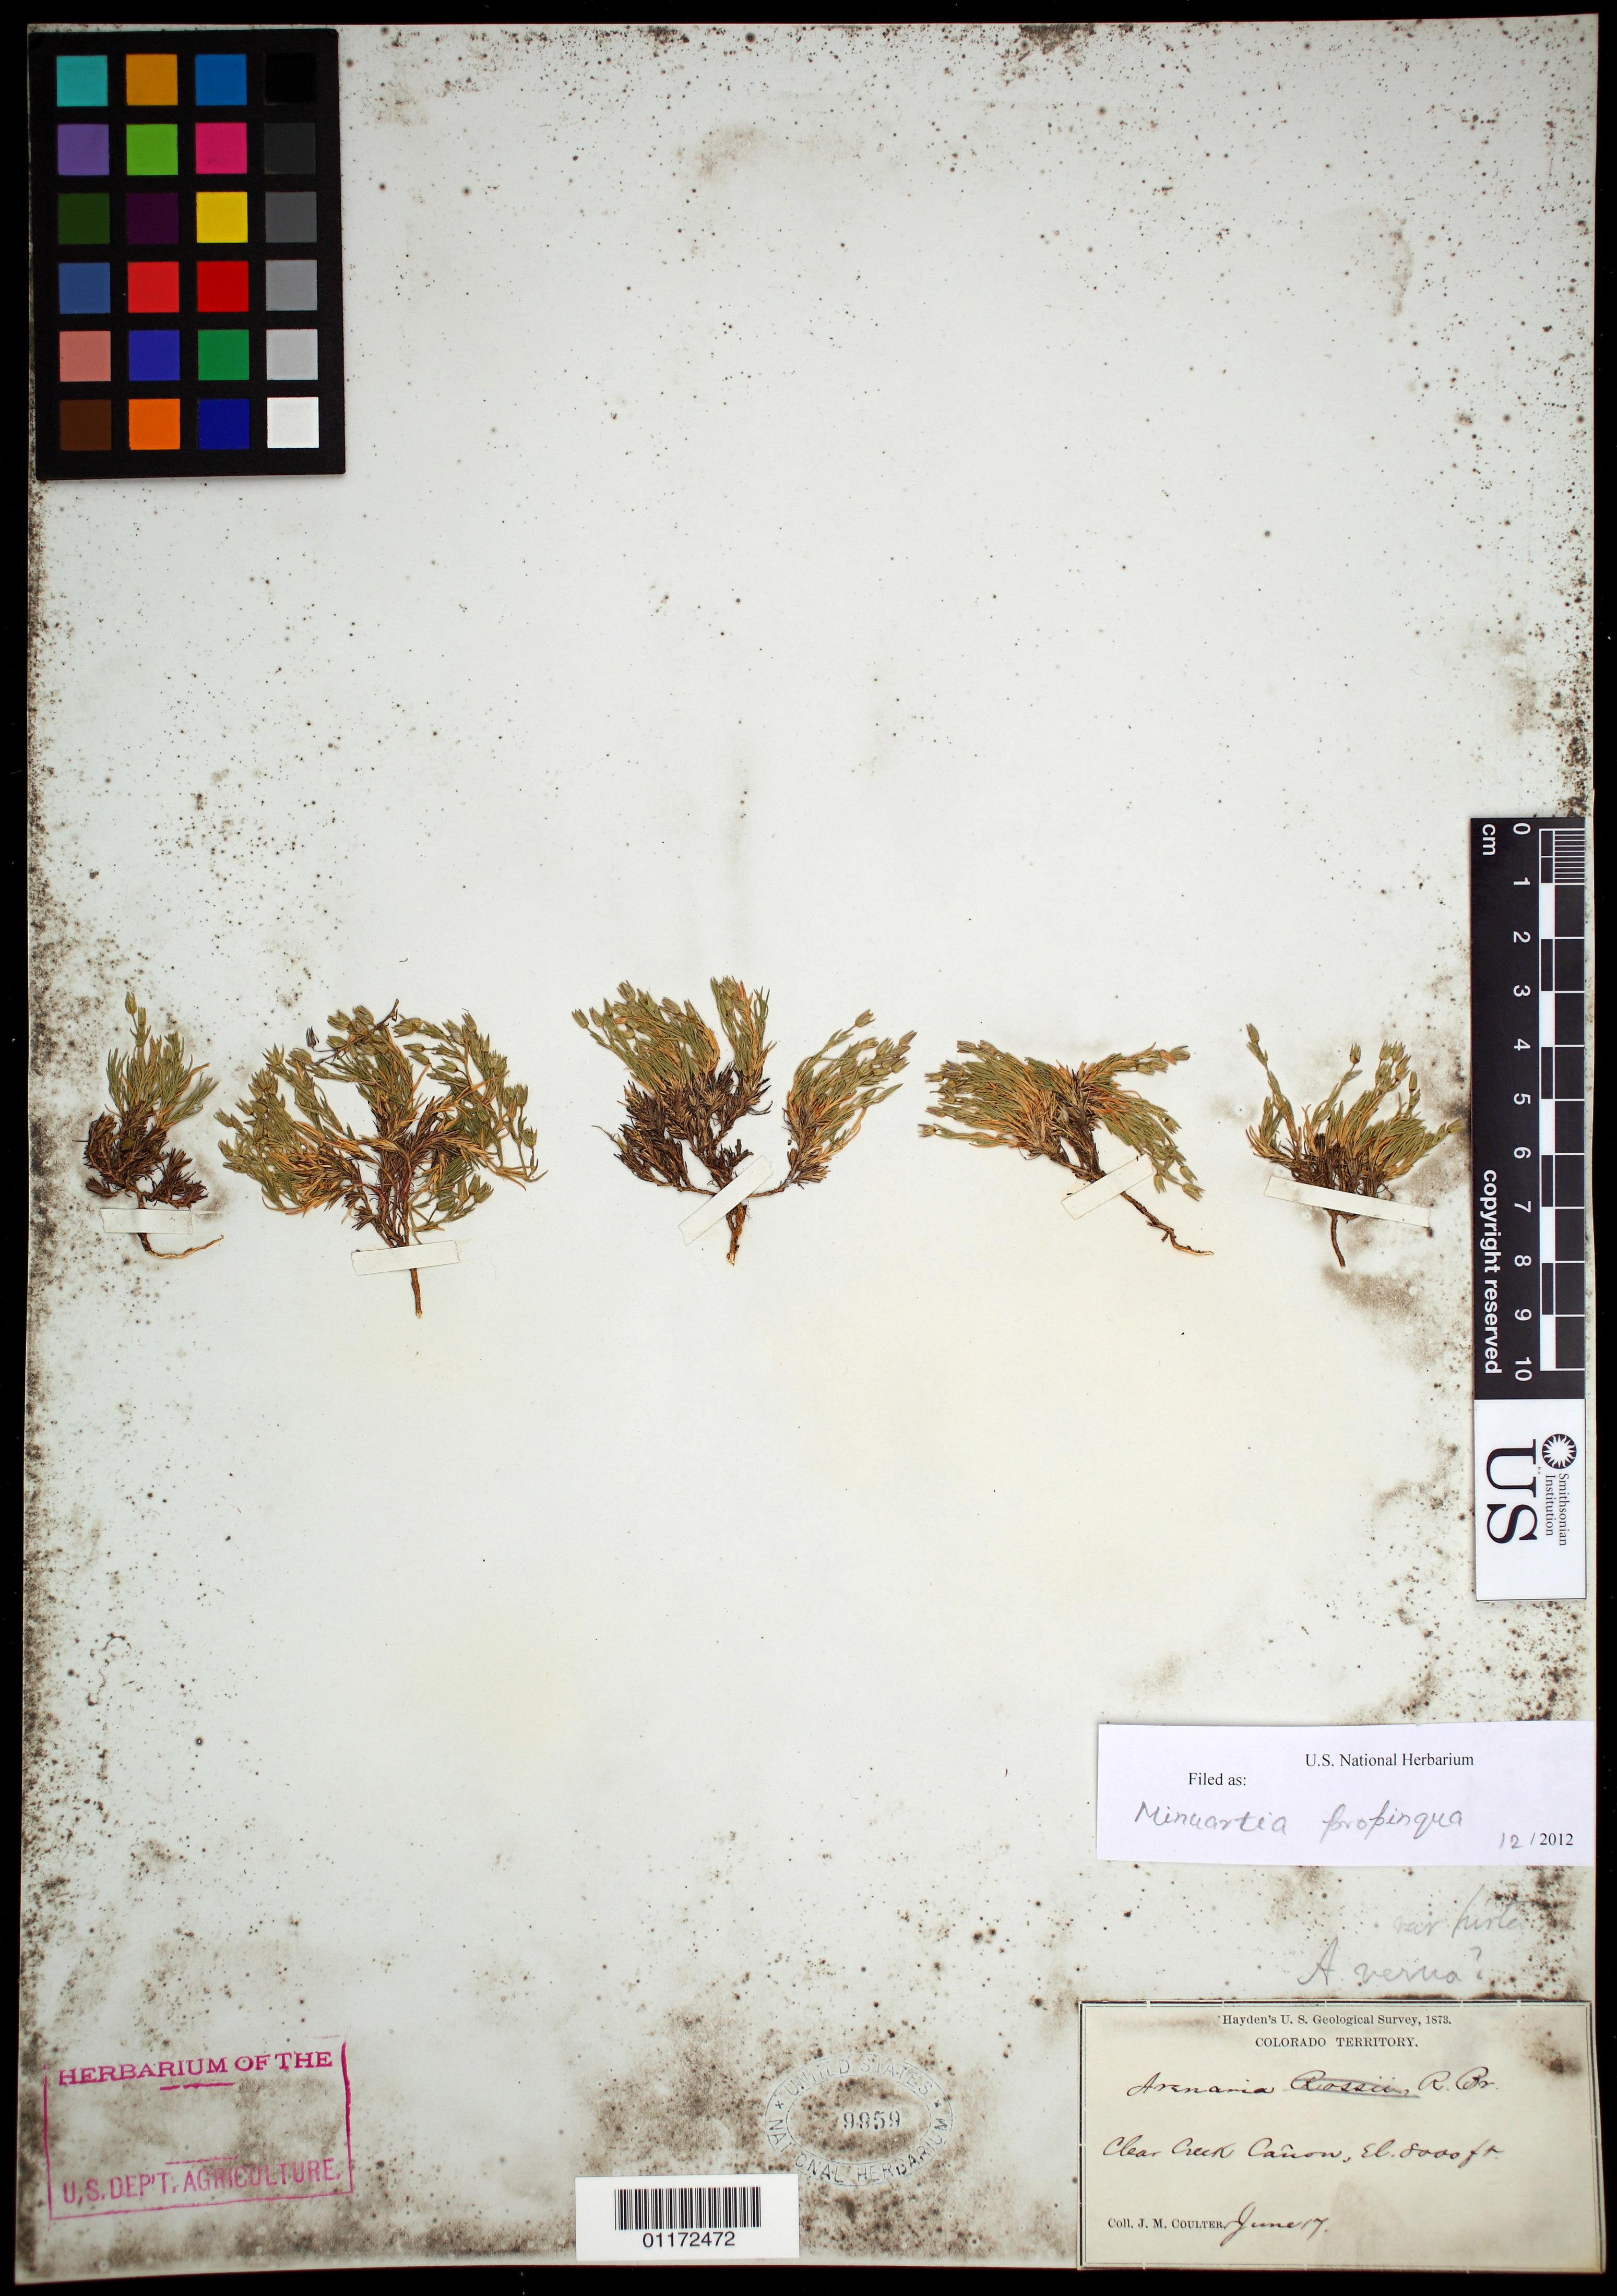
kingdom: Plantae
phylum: Tracheophyta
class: Magnoliopsida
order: Caryophyllales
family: Caryophyllaceae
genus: Minuartia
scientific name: Minuartia propinqua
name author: (Richardson) House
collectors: J. M. Coulter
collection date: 1873-06-17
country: United States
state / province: Colorado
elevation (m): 2438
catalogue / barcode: US 9959